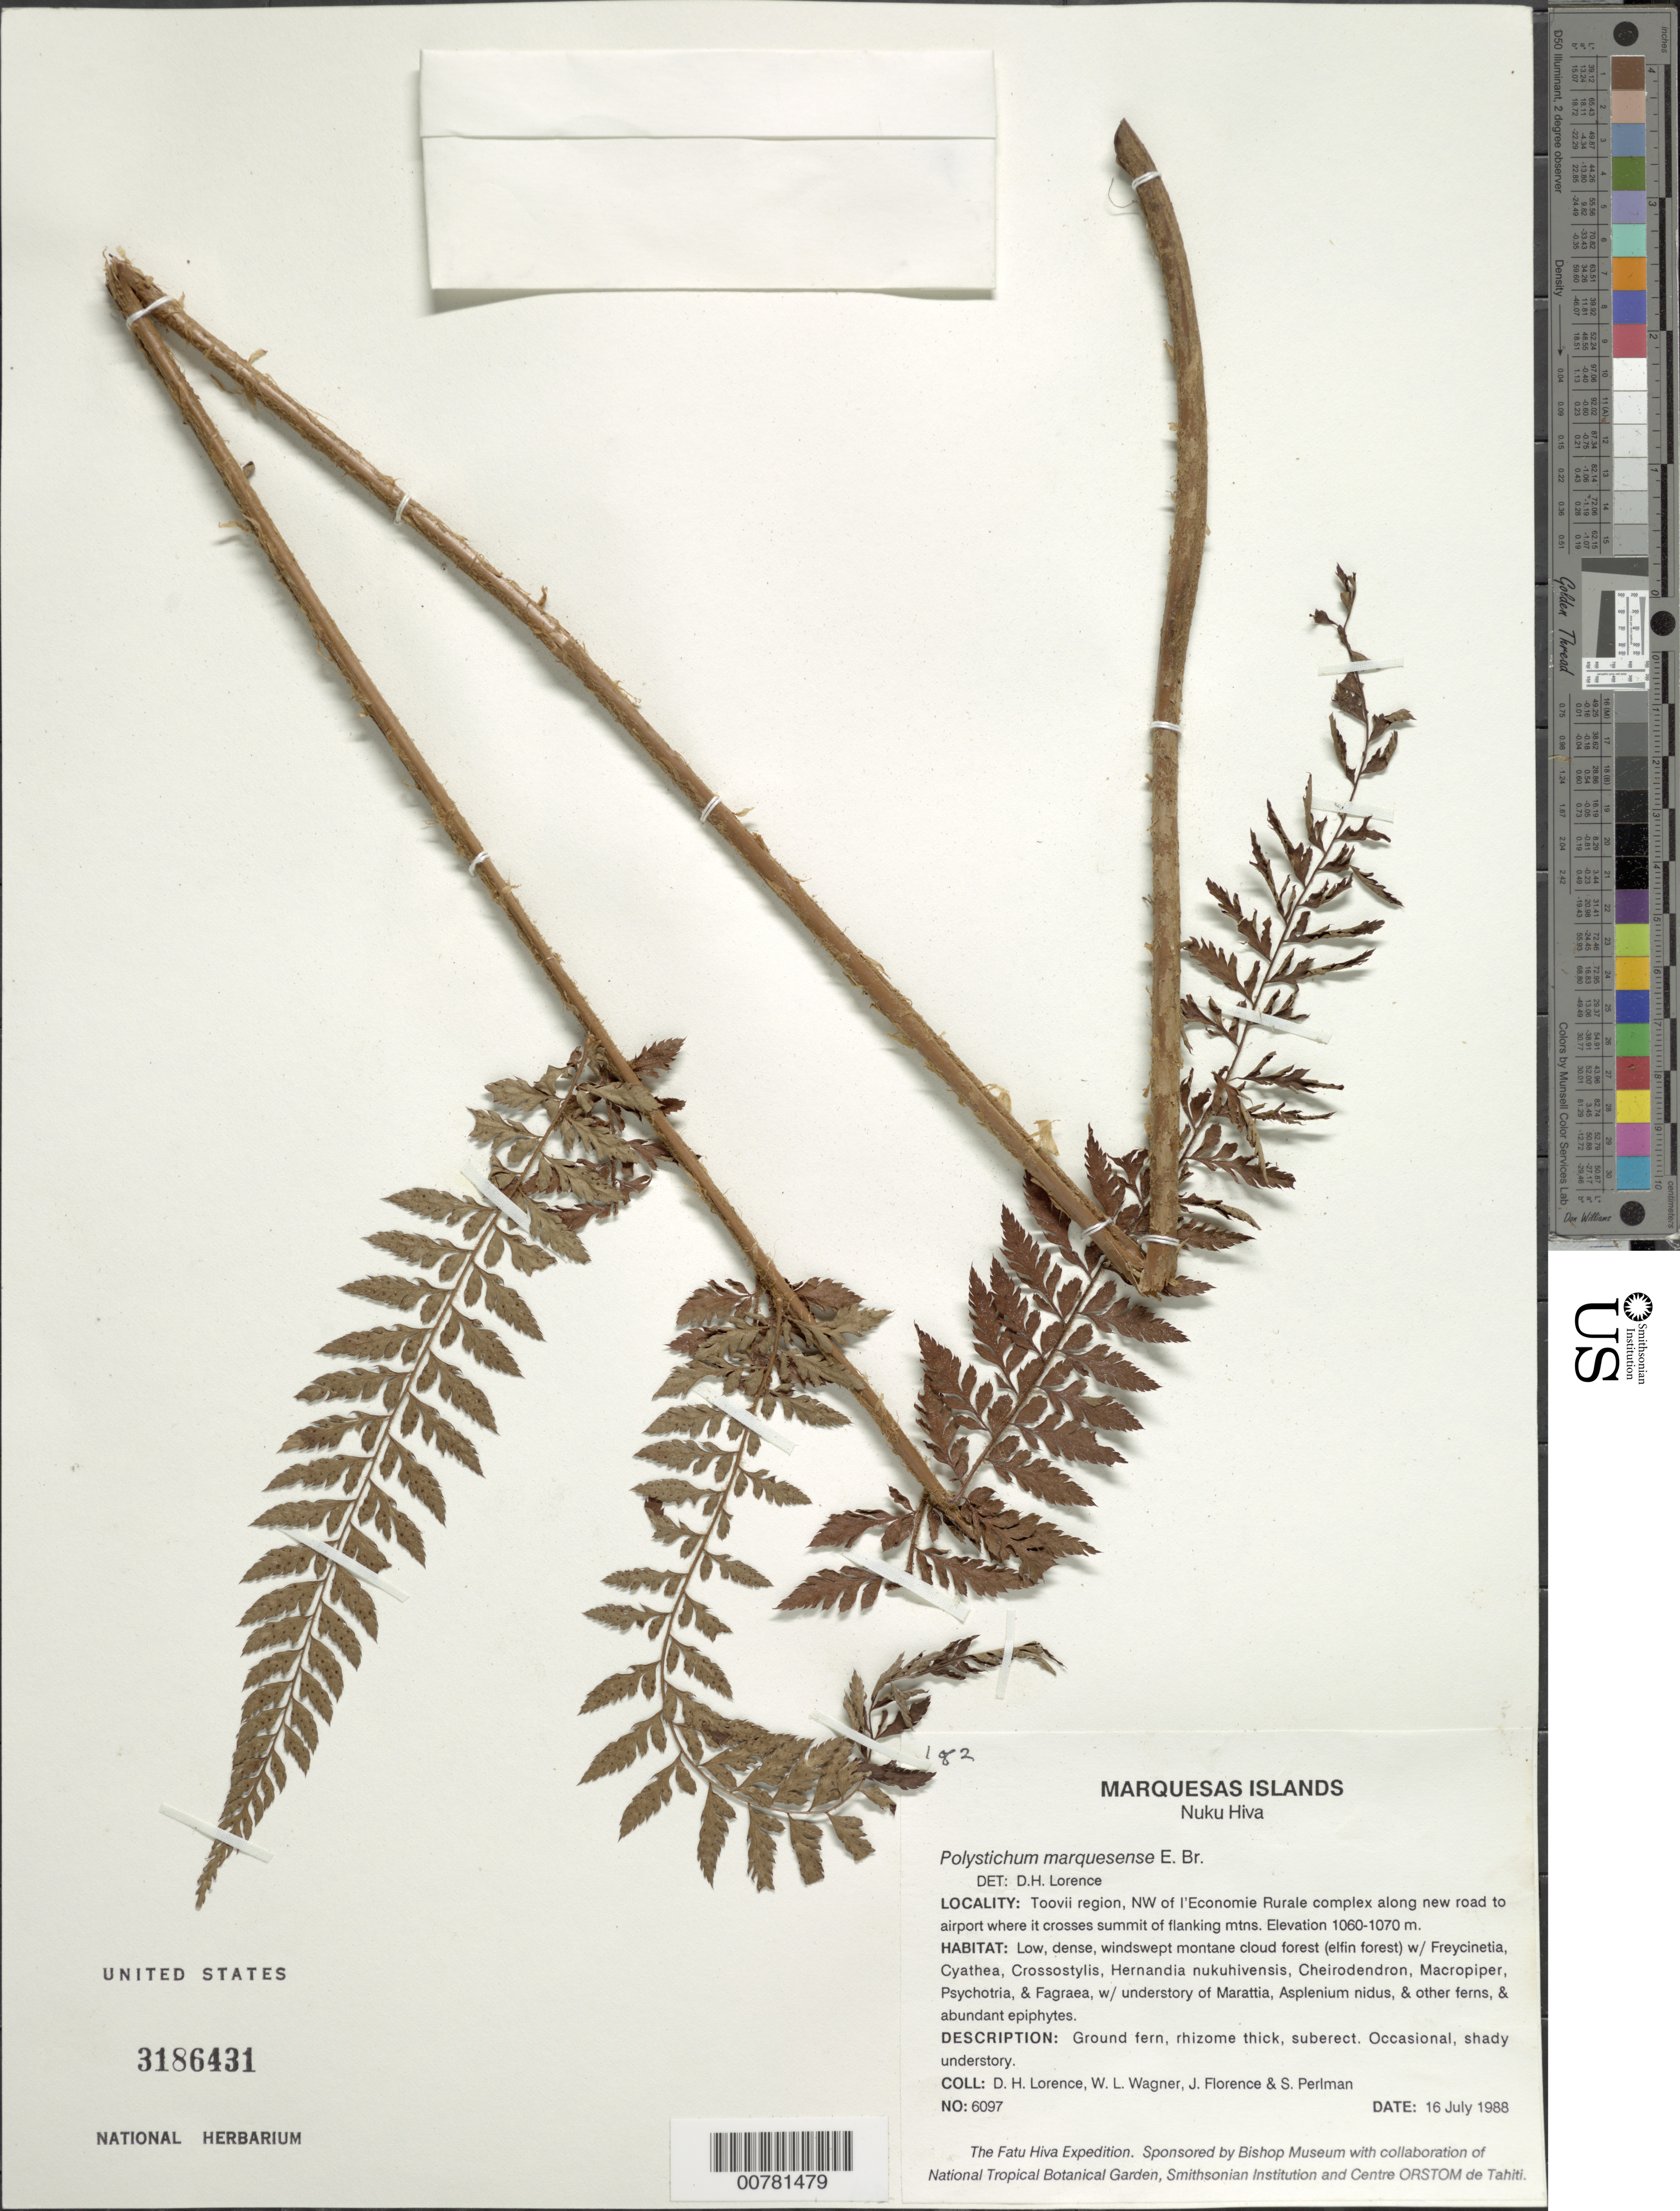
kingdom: Plantae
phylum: Tracheophyta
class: Polypodiopsida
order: Polypodiales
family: Dryopteridaceae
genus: Polystichum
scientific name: Polystichum marquesense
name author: E.D. Br.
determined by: Lorence, David H., (PTBG), National Tropical Botanical Garden (UNITED STATES)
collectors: D. Lorence, W. L. Wagner, J. Florence & S. P. Perlman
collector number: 6097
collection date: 1988-07-16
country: French Polynesia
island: Nuku Hiva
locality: Toovii region, NW of l'Economie Rurale complex along new road to airport where it crosses summit of flanking mtns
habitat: Low, dense, windswept montane cloud forest (elfin forest). Occasional, shady understory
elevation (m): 1060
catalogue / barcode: US 3186431